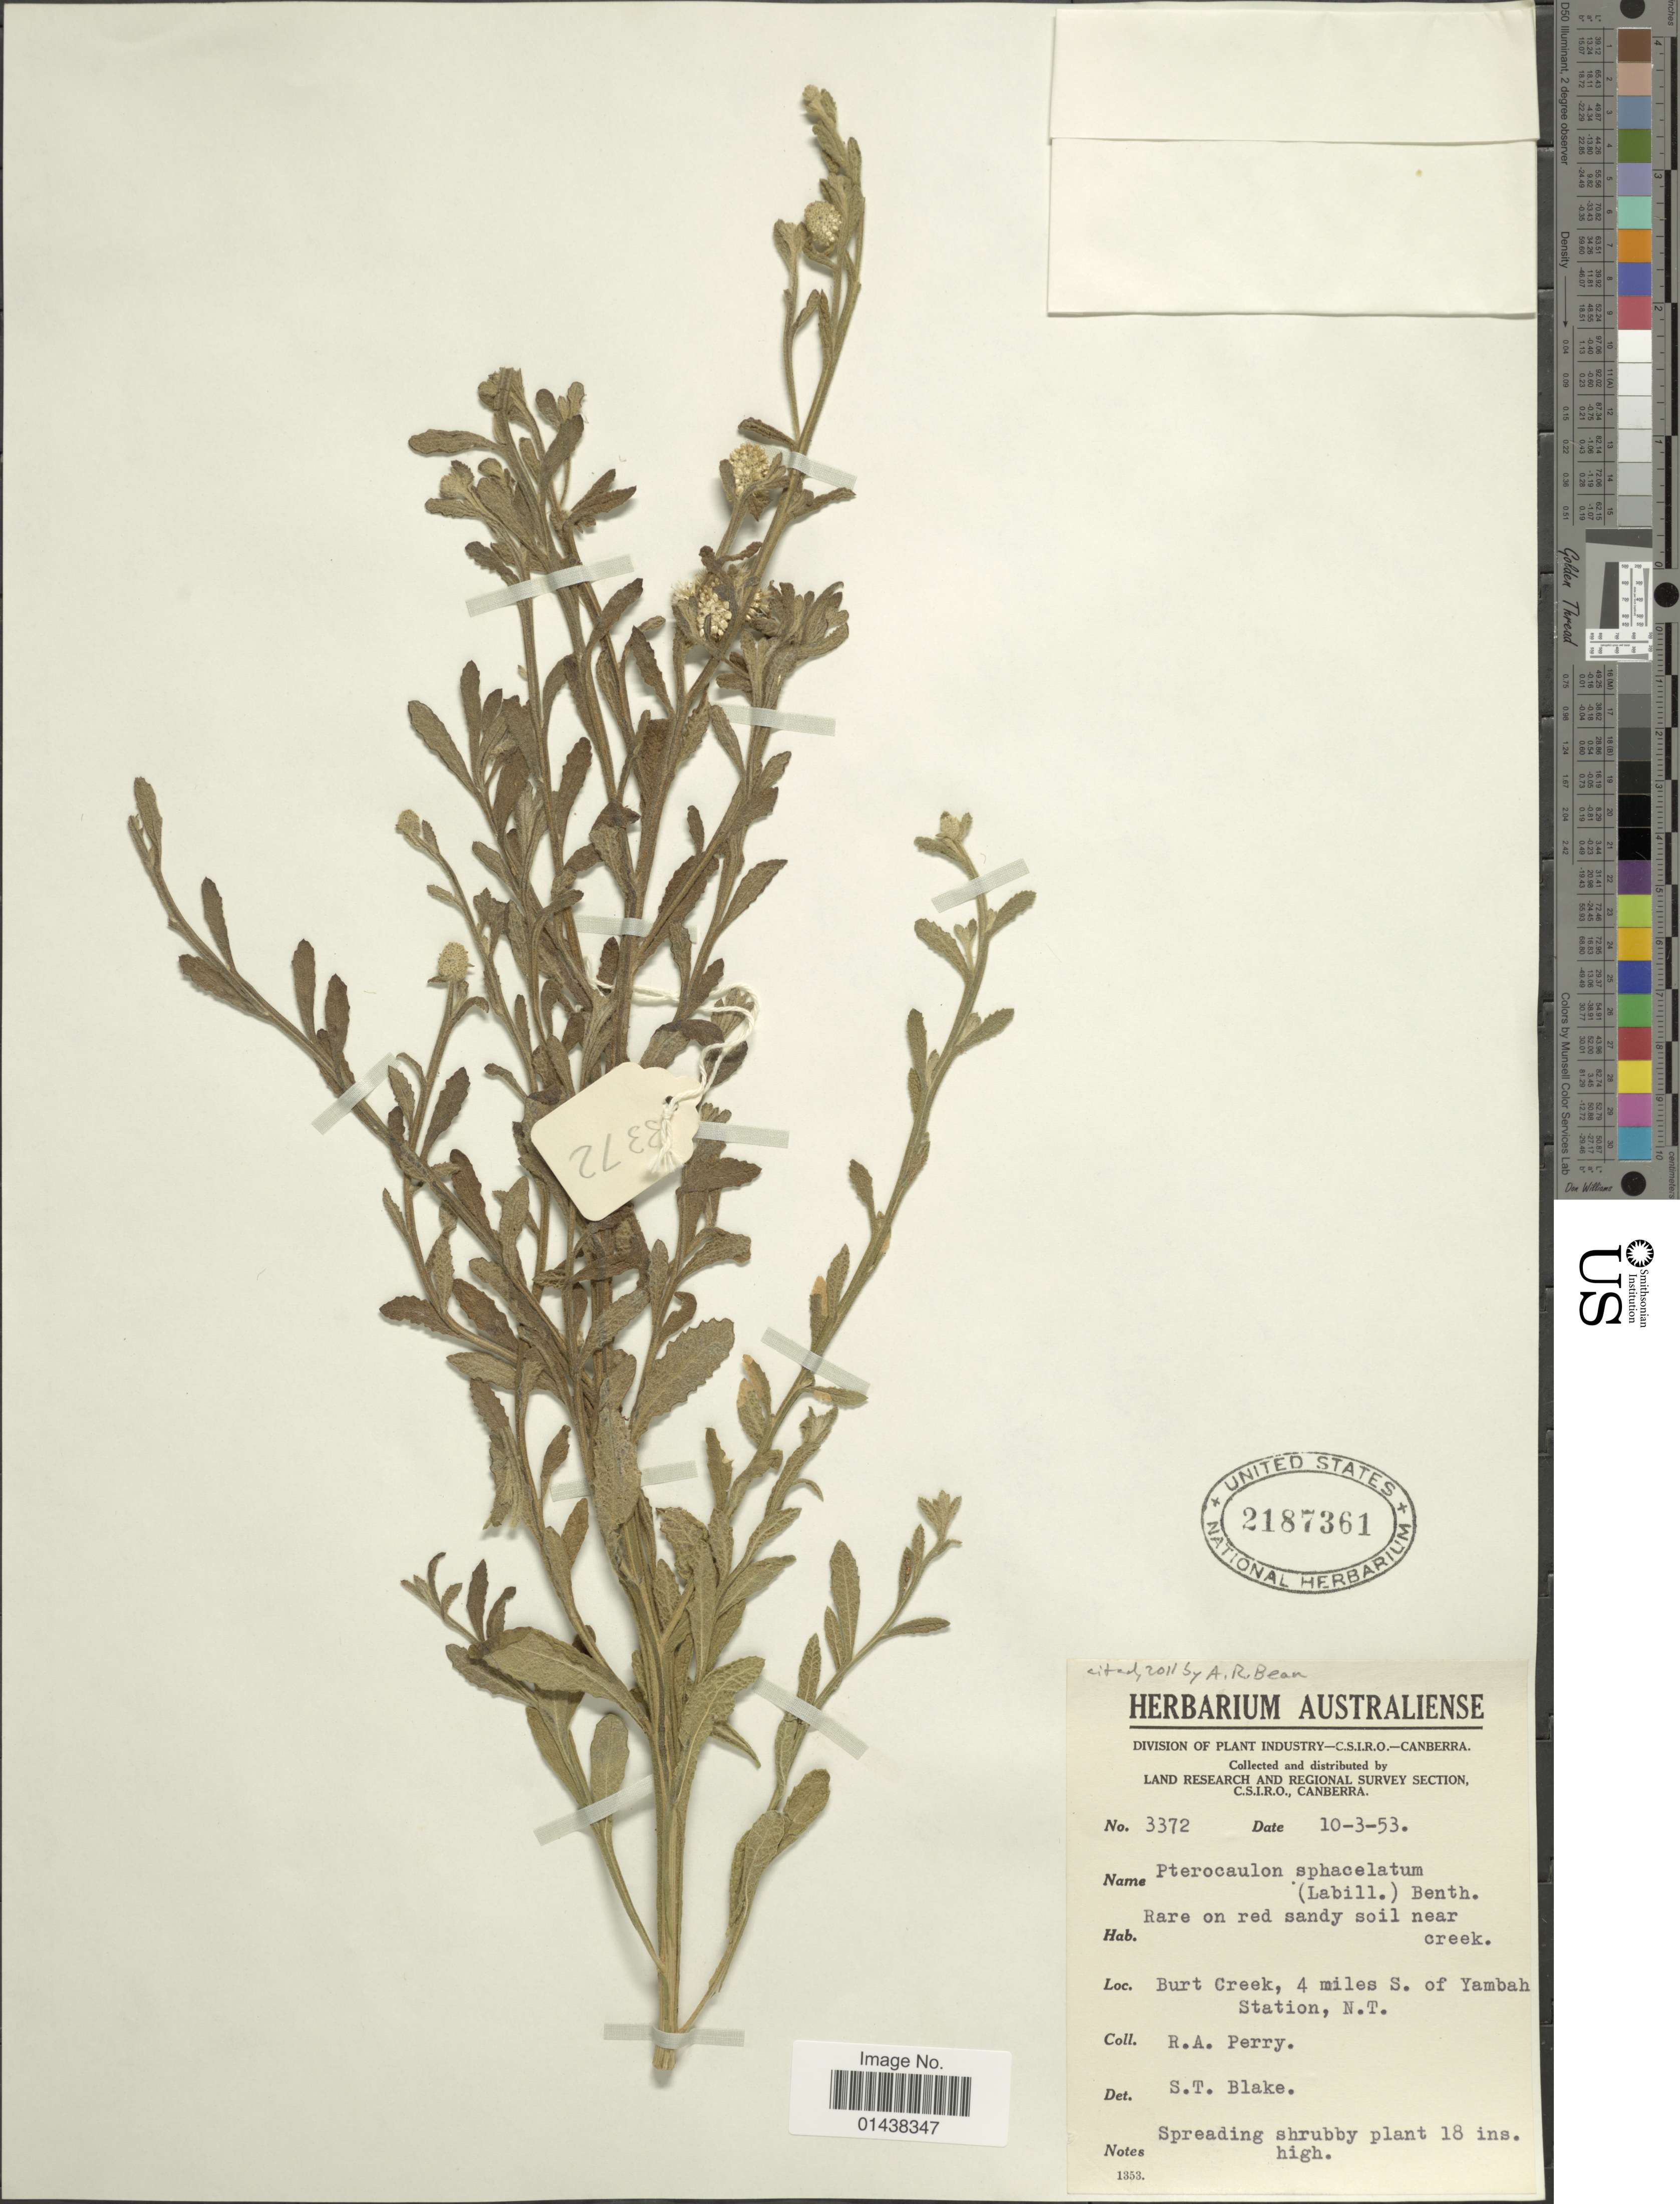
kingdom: Plantae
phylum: Tracheophyta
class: Magnoliopsida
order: Asterales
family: Asteraceae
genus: Pterocaulon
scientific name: Pterocaulon sphacelatum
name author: (Labill.) F. Muell.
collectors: Perry, R. A.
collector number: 3372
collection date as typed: Transcribed d/m/y: 10/3/53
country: Australia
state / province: Northern Territory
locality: Burt Creek, 4 miles S. of Yambah Station, N.T.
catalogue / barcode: US 2187361